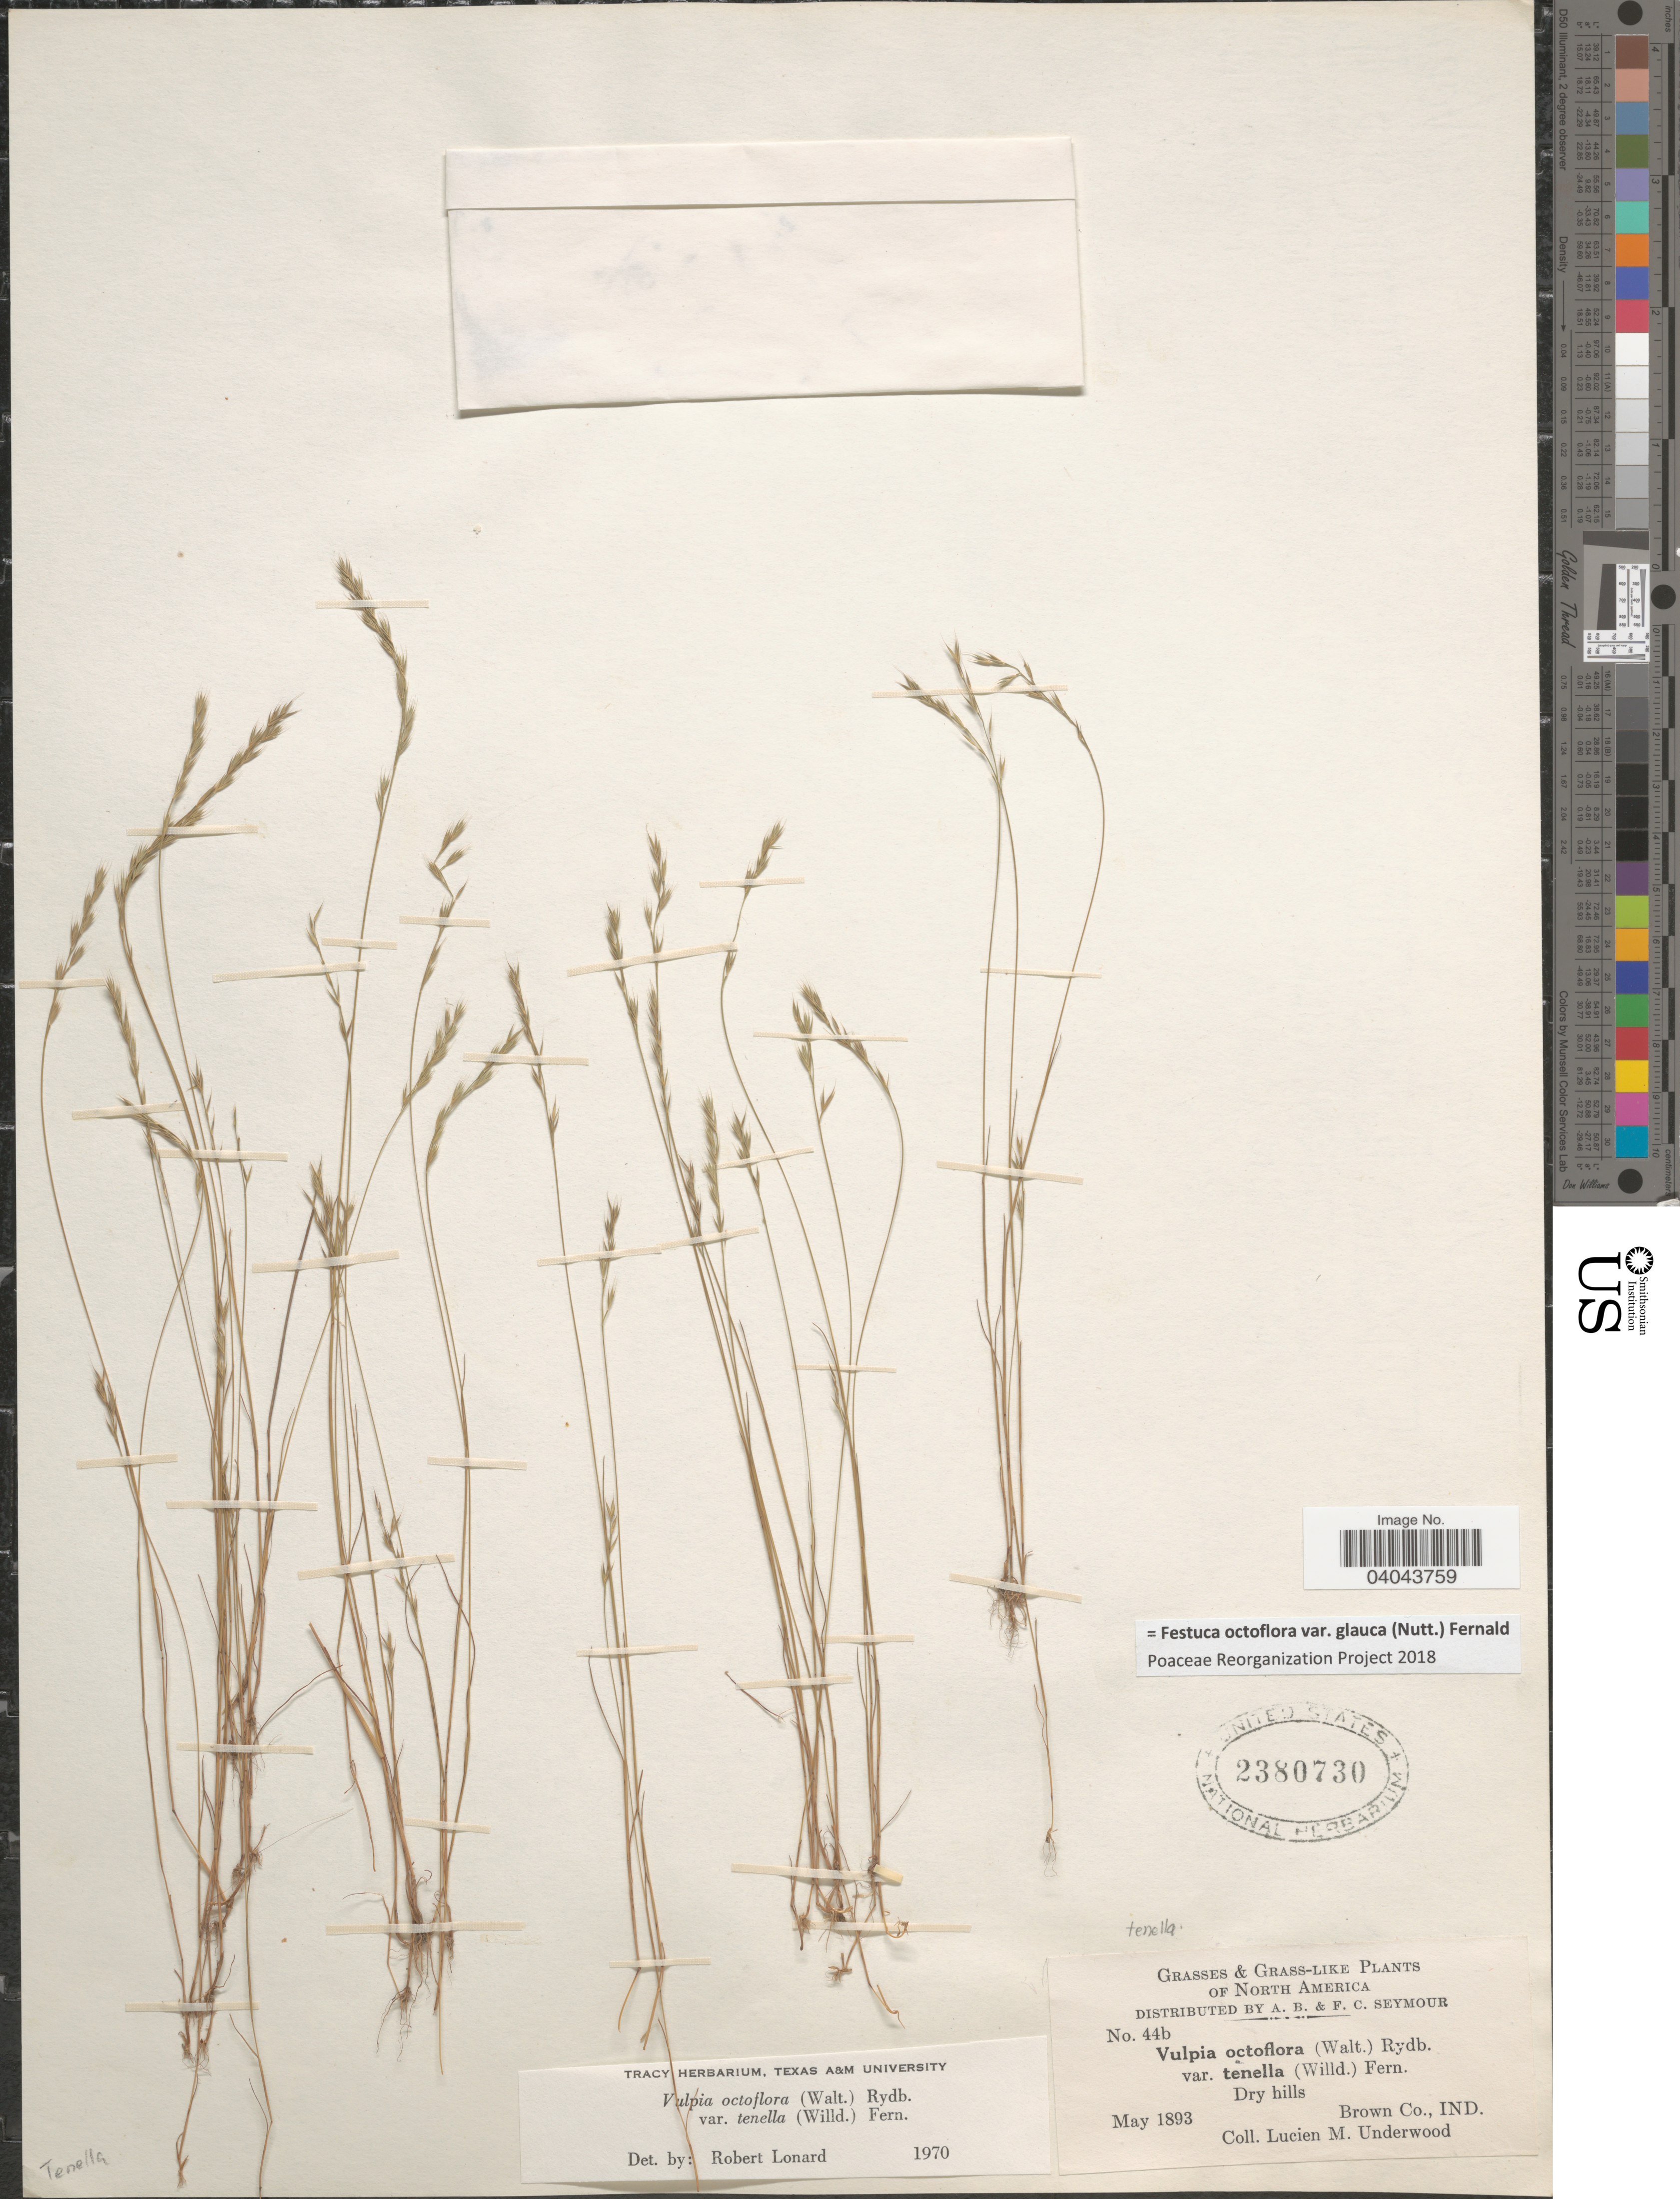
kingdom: Plantae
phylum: Tracheophyta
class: Liliopsida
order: Poales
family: Poaceae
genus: Festuca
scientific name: Festuca octoflora var. glauca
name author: (Nutt.) Fernald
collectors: L. M. Underwood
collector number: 44b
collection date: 1893-05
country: United States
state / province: Indiana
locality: Brown Co.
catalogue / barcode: US 2380730